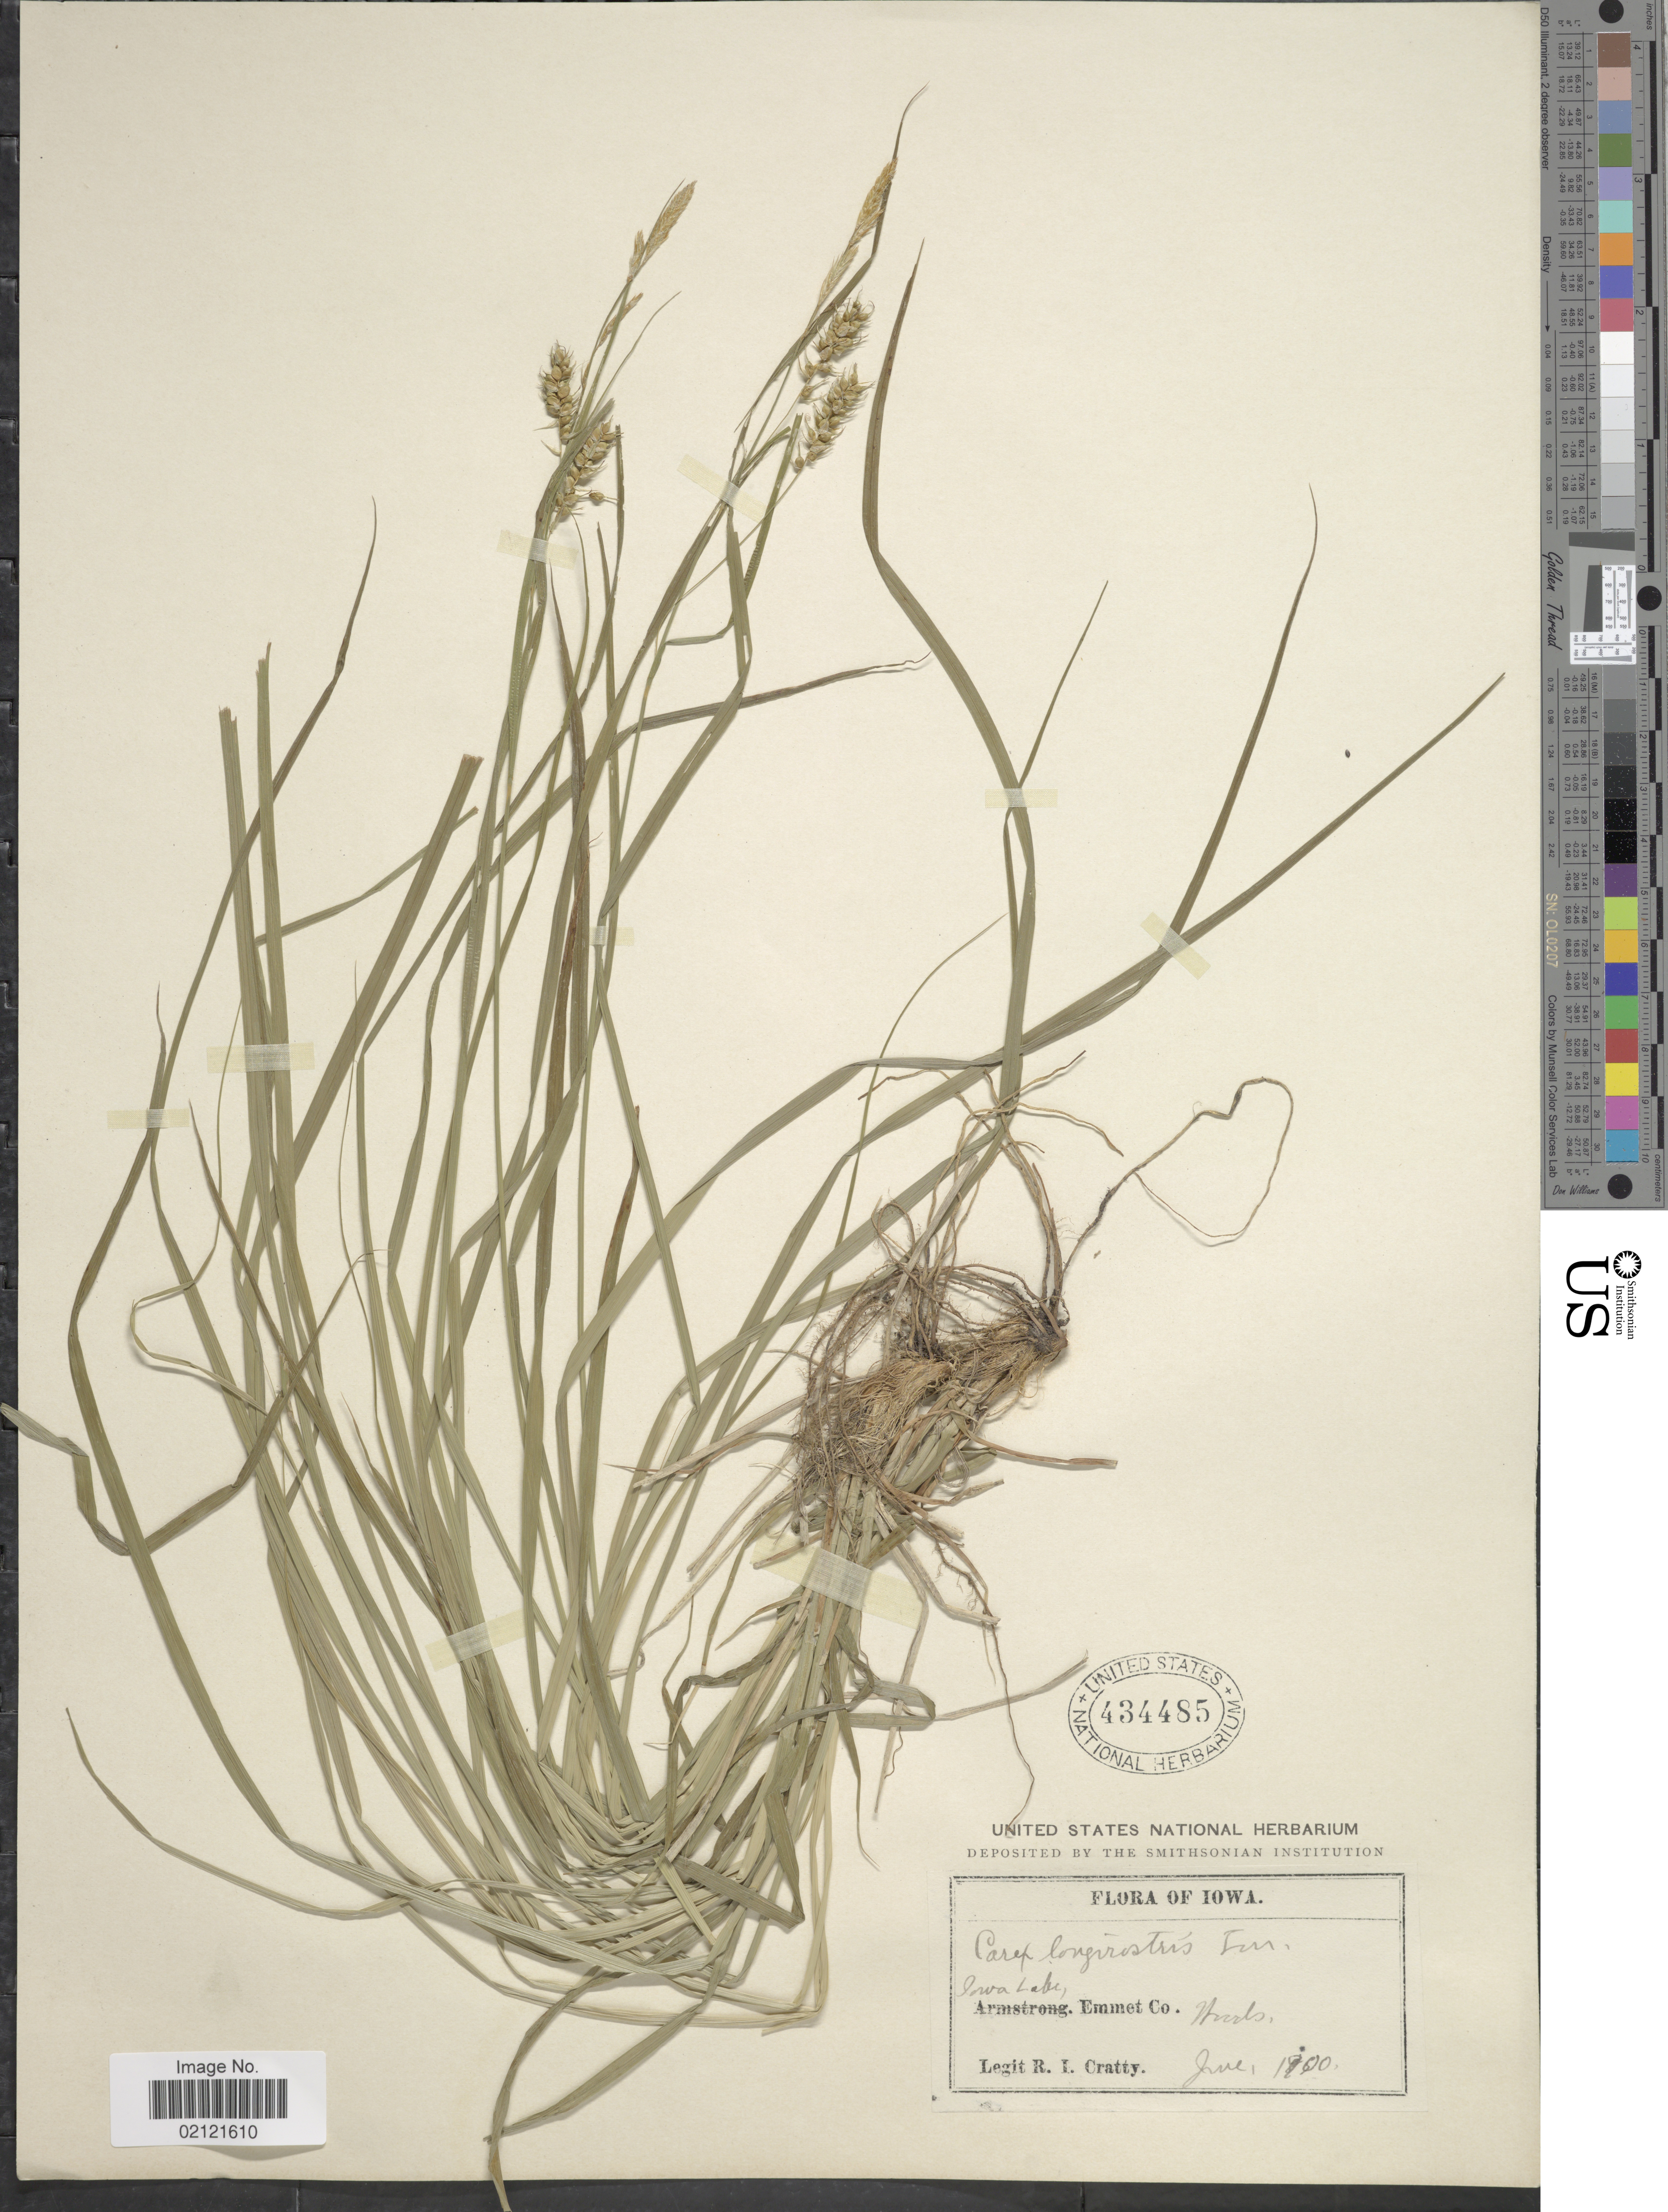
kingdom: Plantae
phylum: Tracheophyta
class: Liliopsida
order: Poales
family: Cyperaceae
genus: Carex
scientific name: Carex sprengelii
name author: Dewey ex Spreng.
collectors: R. Cratty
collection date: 1900-06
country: United States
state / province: Iowa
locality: Iowa Lake, Emmet Co.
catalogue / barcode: US 434485